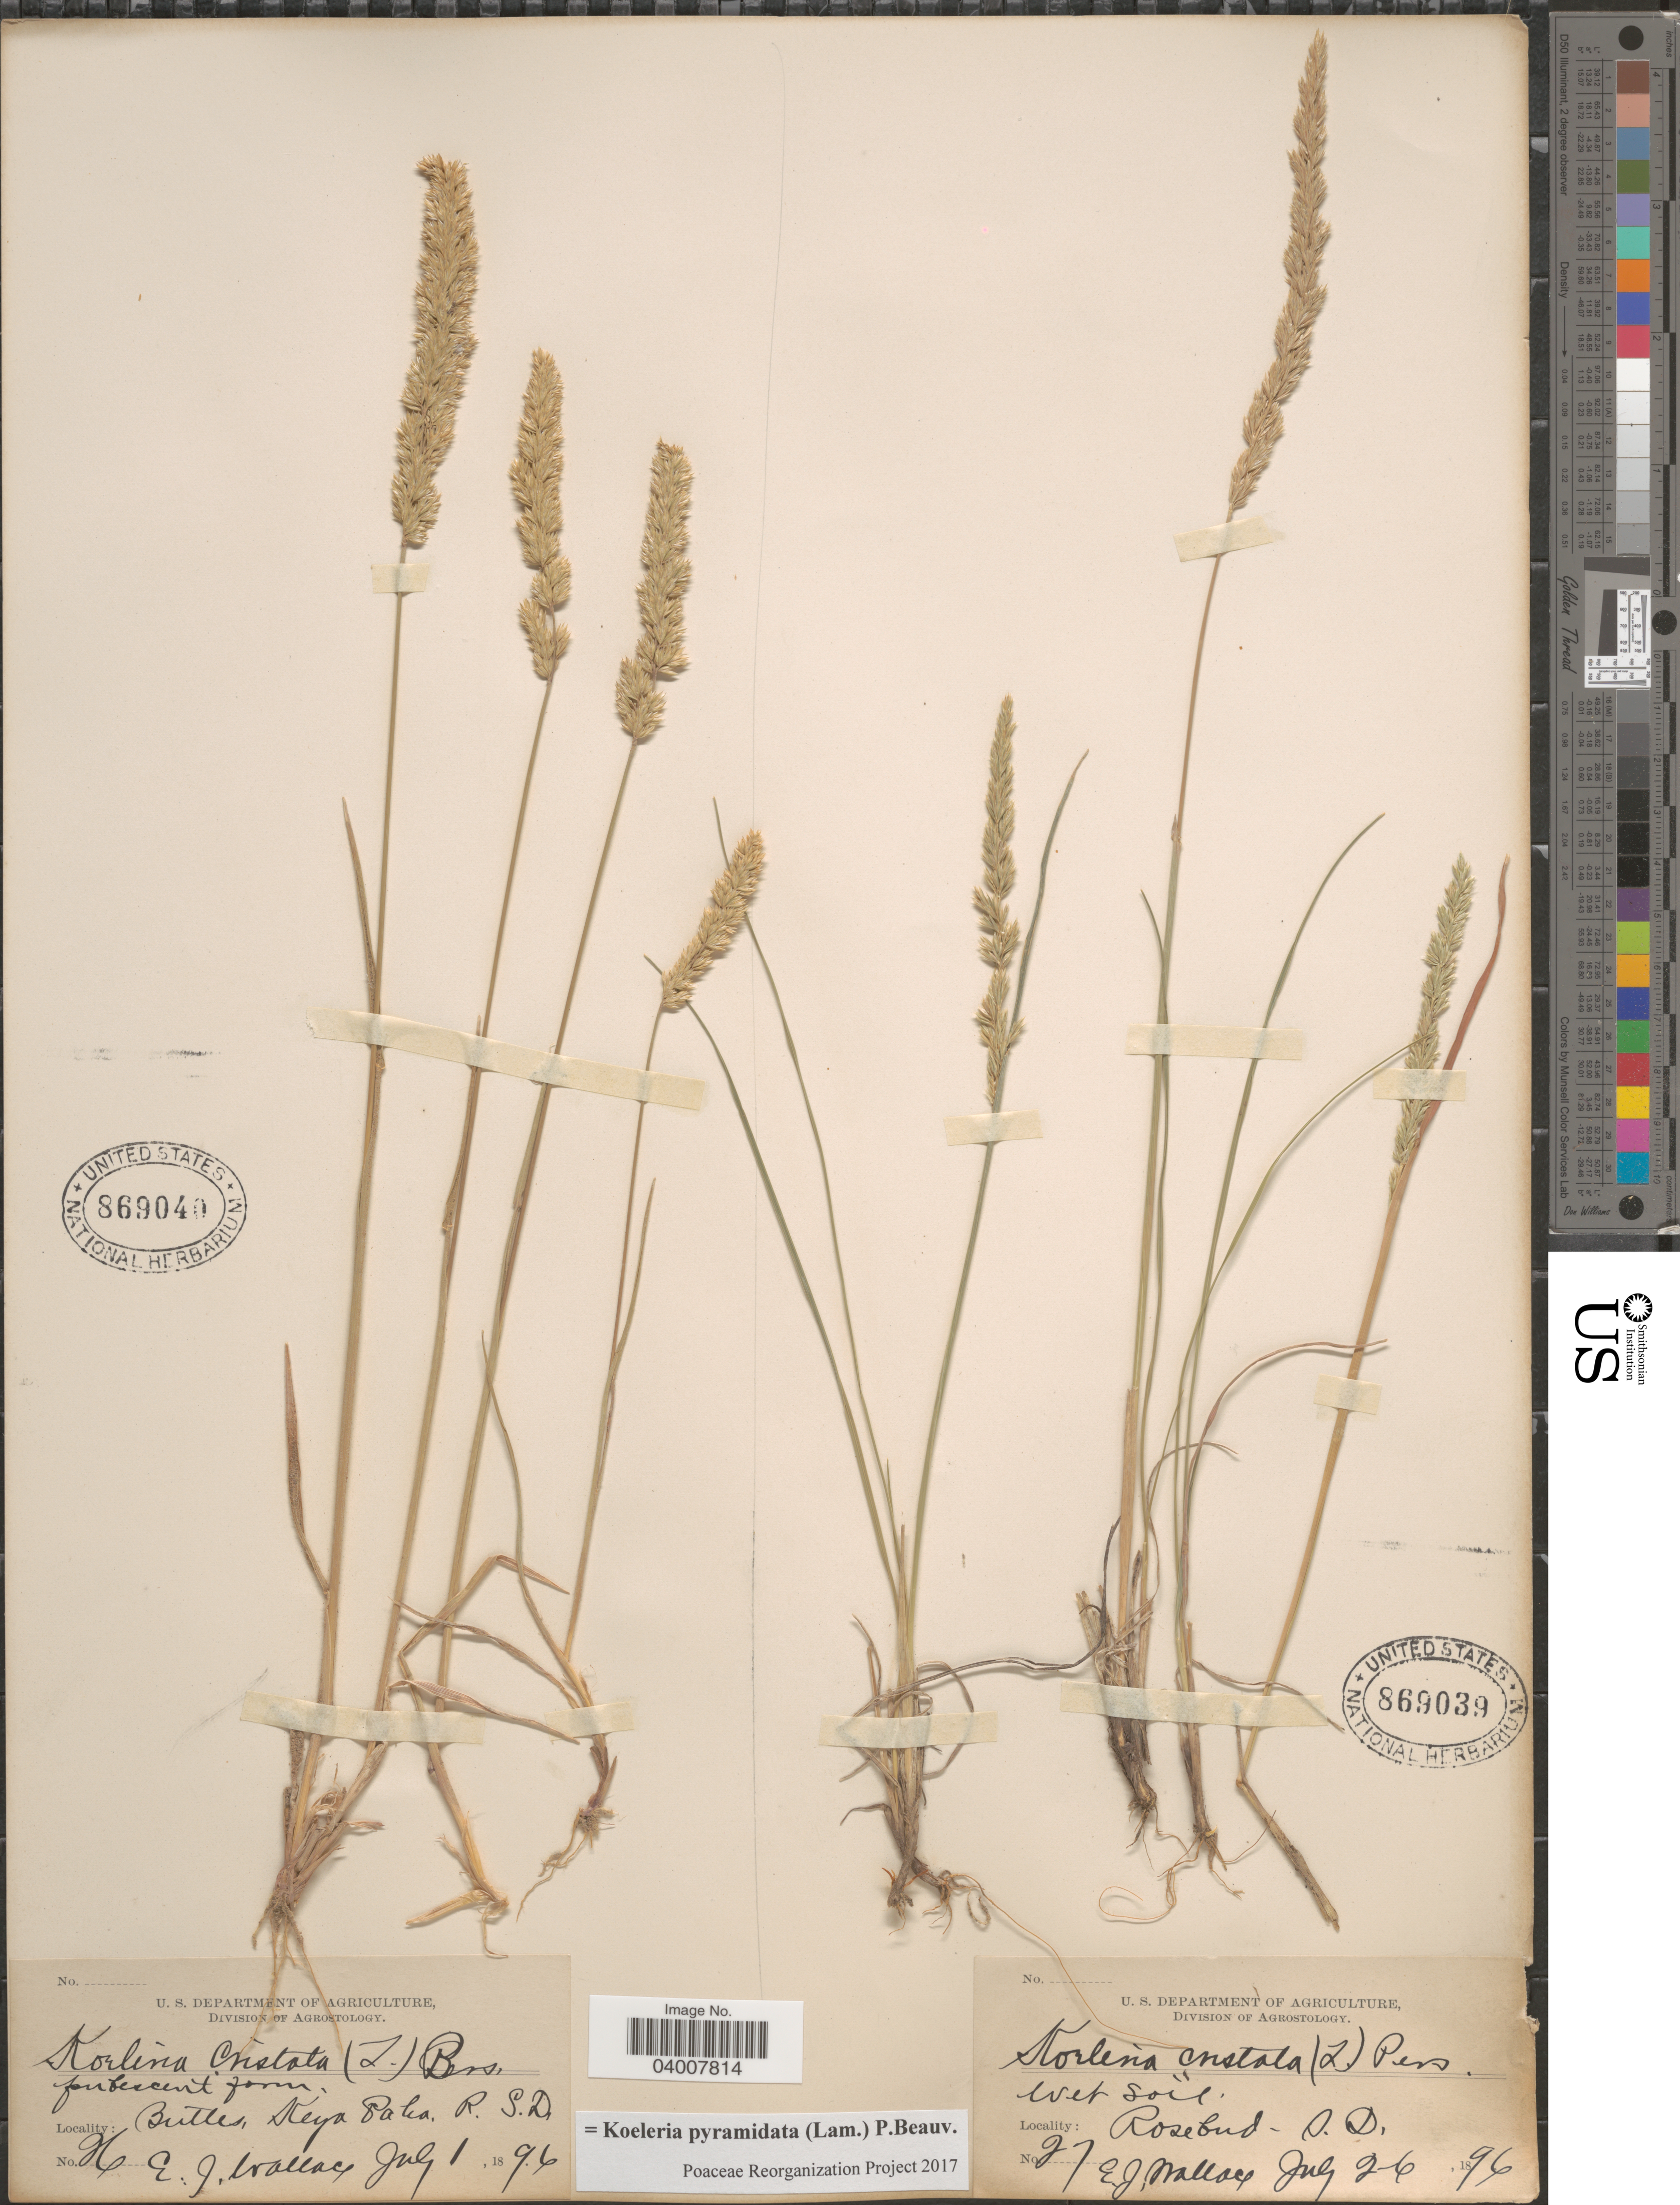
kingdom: Plantae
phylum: Tracheophyta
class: Liliopsida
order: Poales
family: Poaceae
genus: Koeleria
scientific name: Koeleria pyramidata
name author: (Lam.) P. Beauv.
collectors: E. J. Wallace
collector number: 27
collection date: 1896-07-26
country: United States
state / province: South Dakota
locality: Rosebud.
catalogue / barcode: US 869039